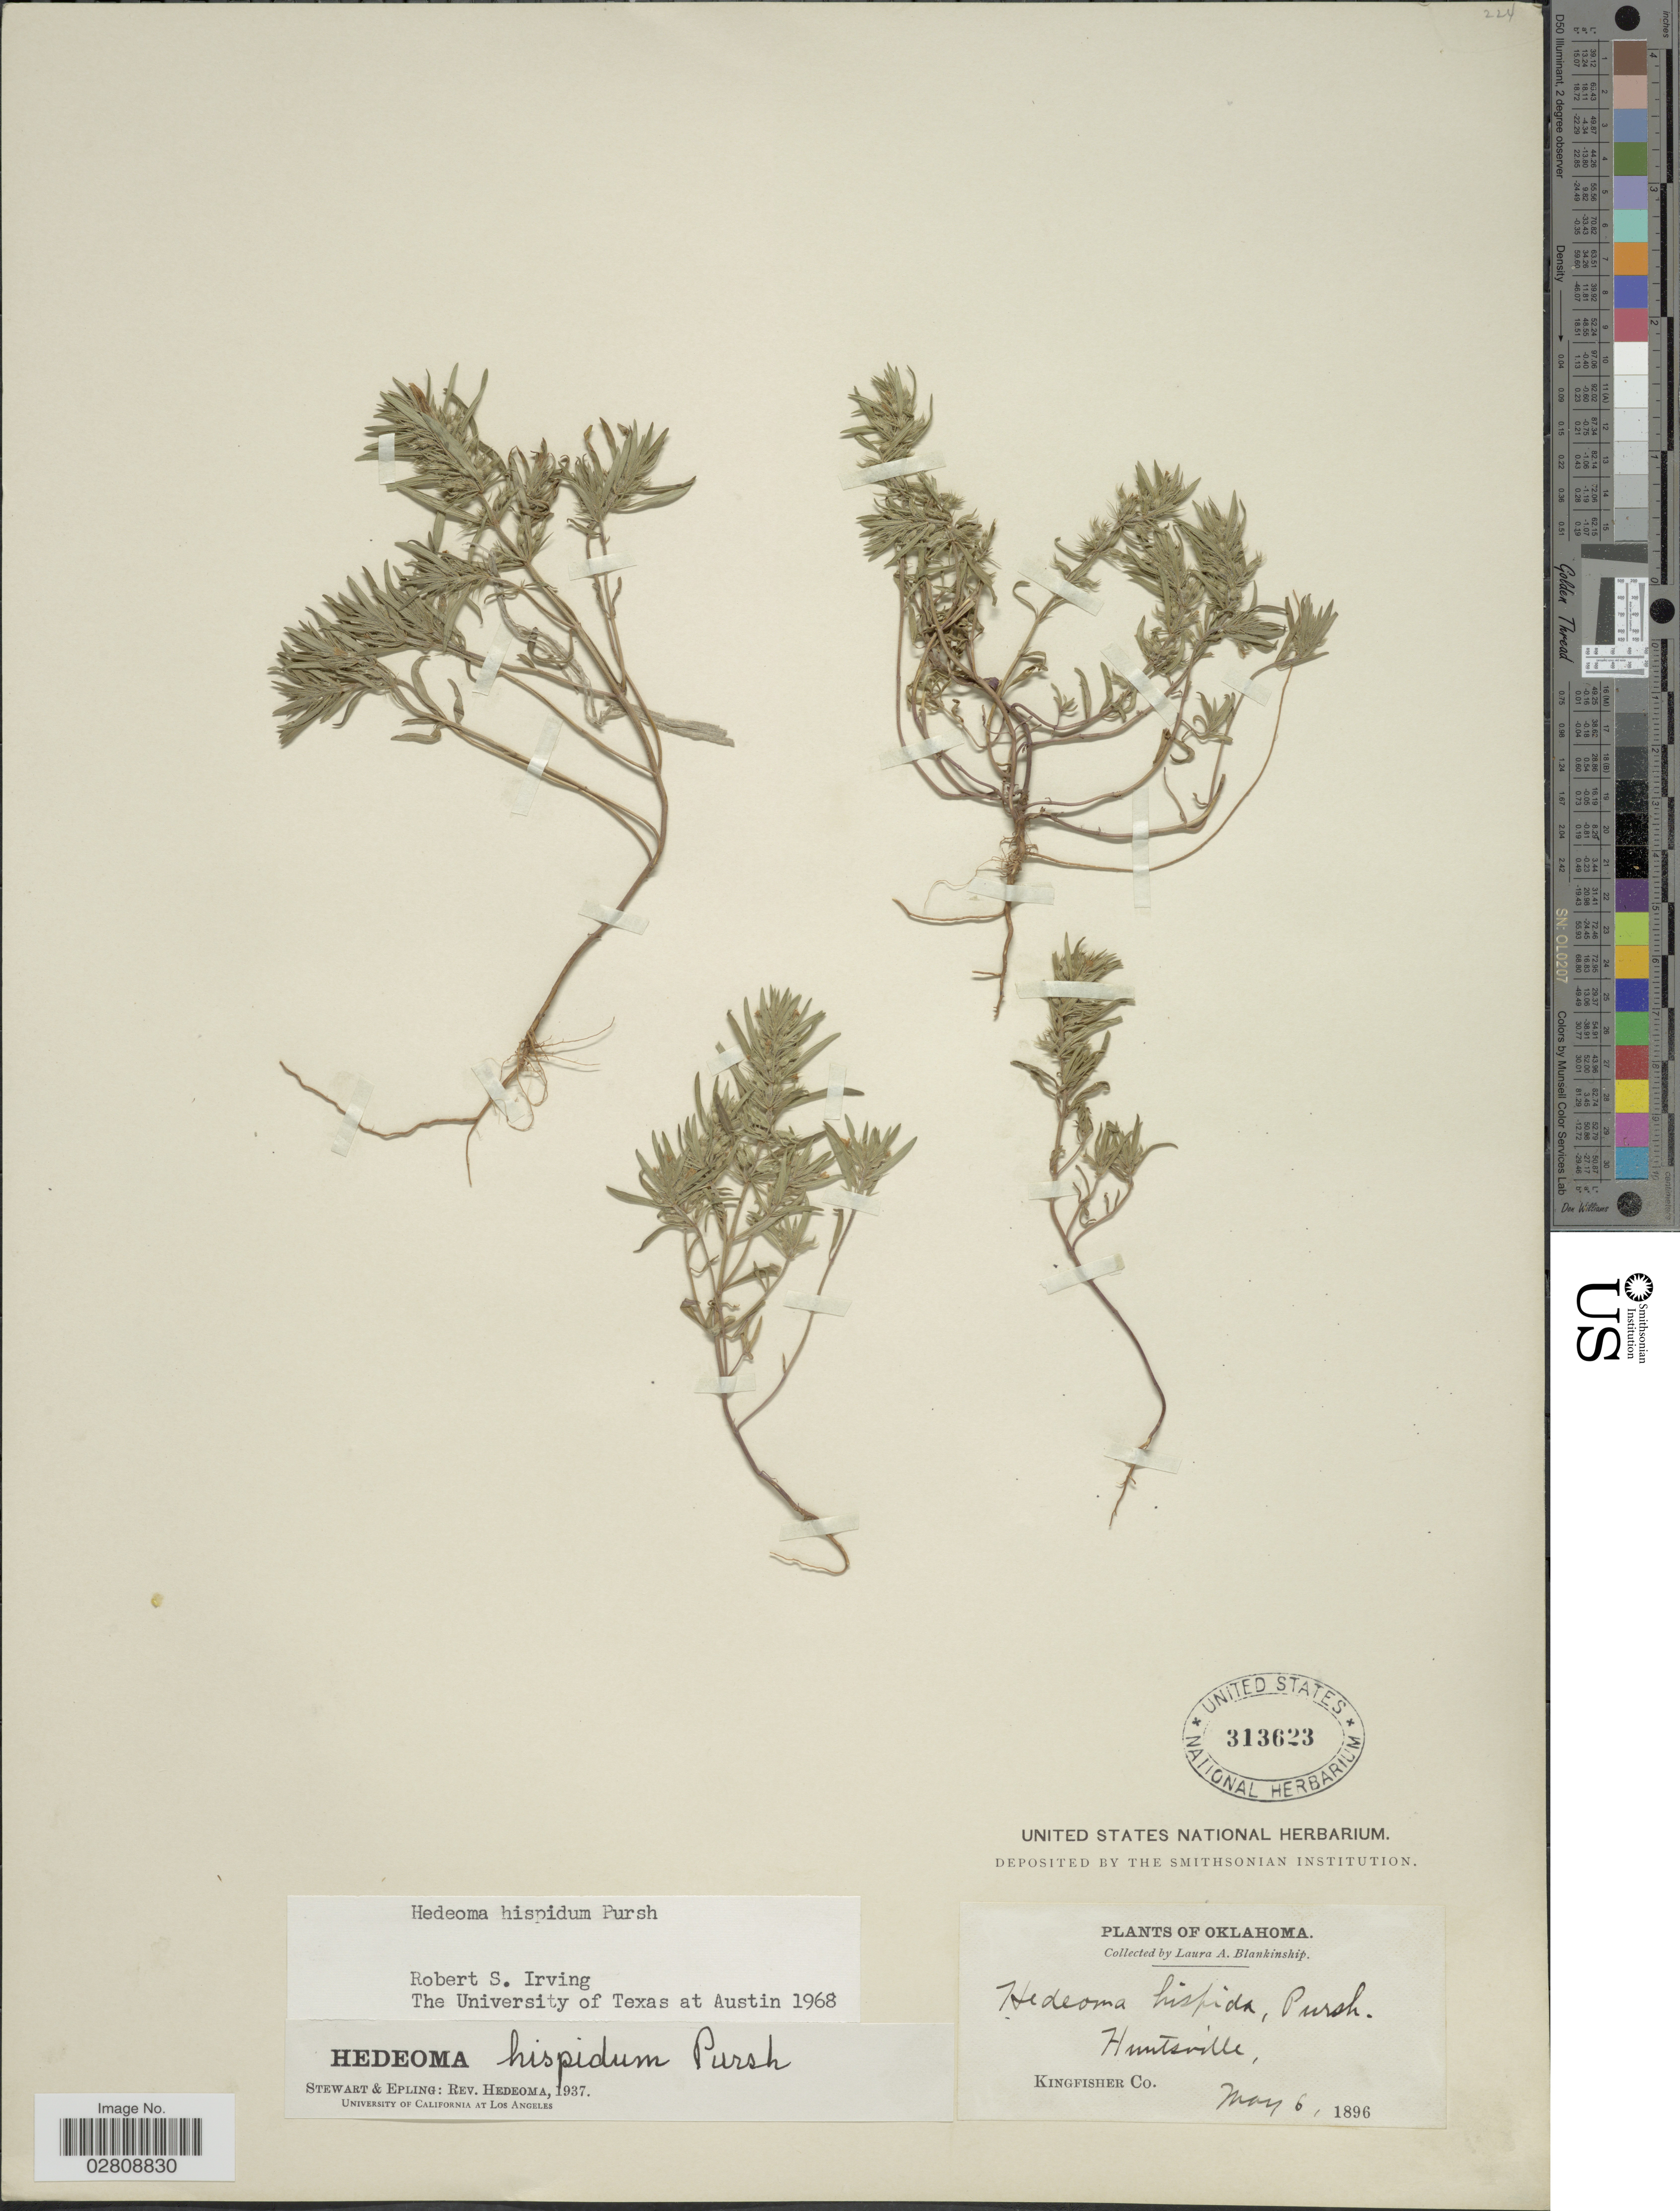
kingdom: Plantae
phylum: Tracheophyta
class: Magnoliopsida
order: Lamiales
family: Lamiaceae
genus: Hedeoma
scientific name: Hedeoma hispida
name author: Pursh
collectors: L. A. Blankinship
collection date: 1896-05-06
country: United States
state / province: Oklahoma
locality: Huntsville, Kingfisher Co.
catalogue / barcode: US 313623